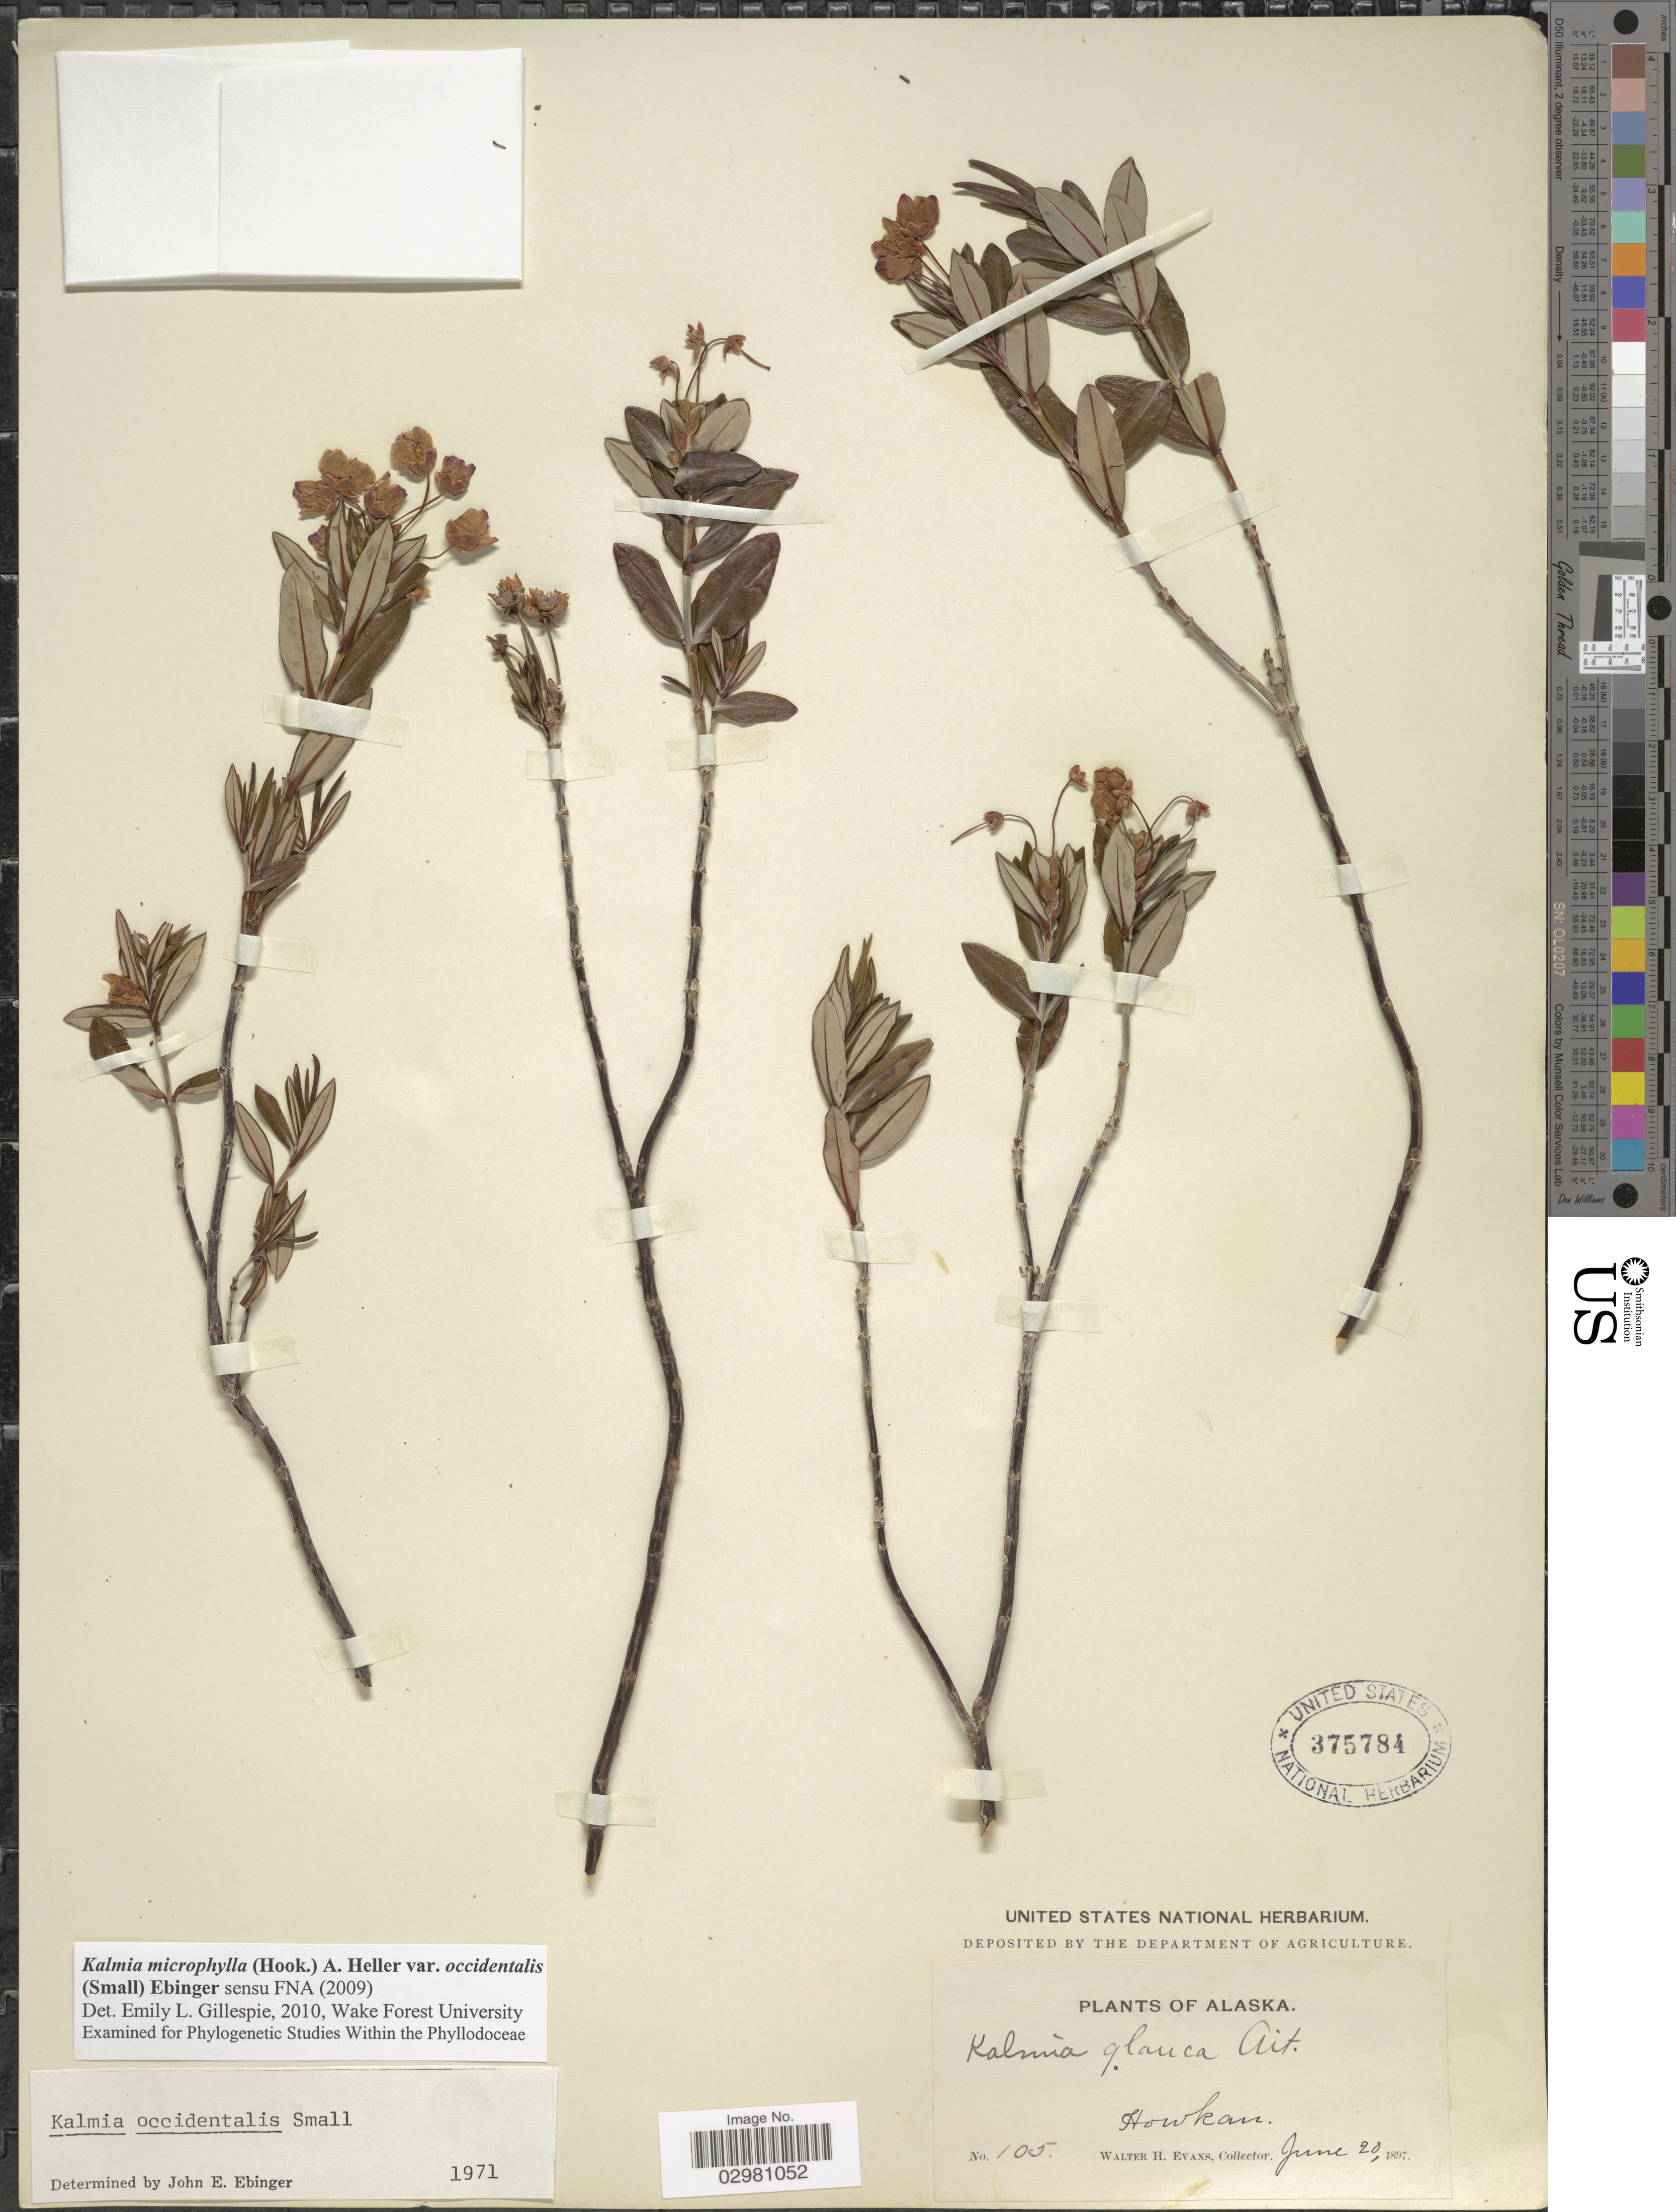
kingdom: Plantae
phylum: Tracheophyta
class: Magnoliopsida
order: Ericales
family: Ericaceae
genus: Kalmia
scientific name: Kalmia microphylla var. occidentalis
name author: (Small) Ebinger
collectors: W. E. Evans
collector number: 105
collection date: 1897-06-20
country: United States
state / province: Alaska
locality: Howkan.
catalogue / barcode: US 375784